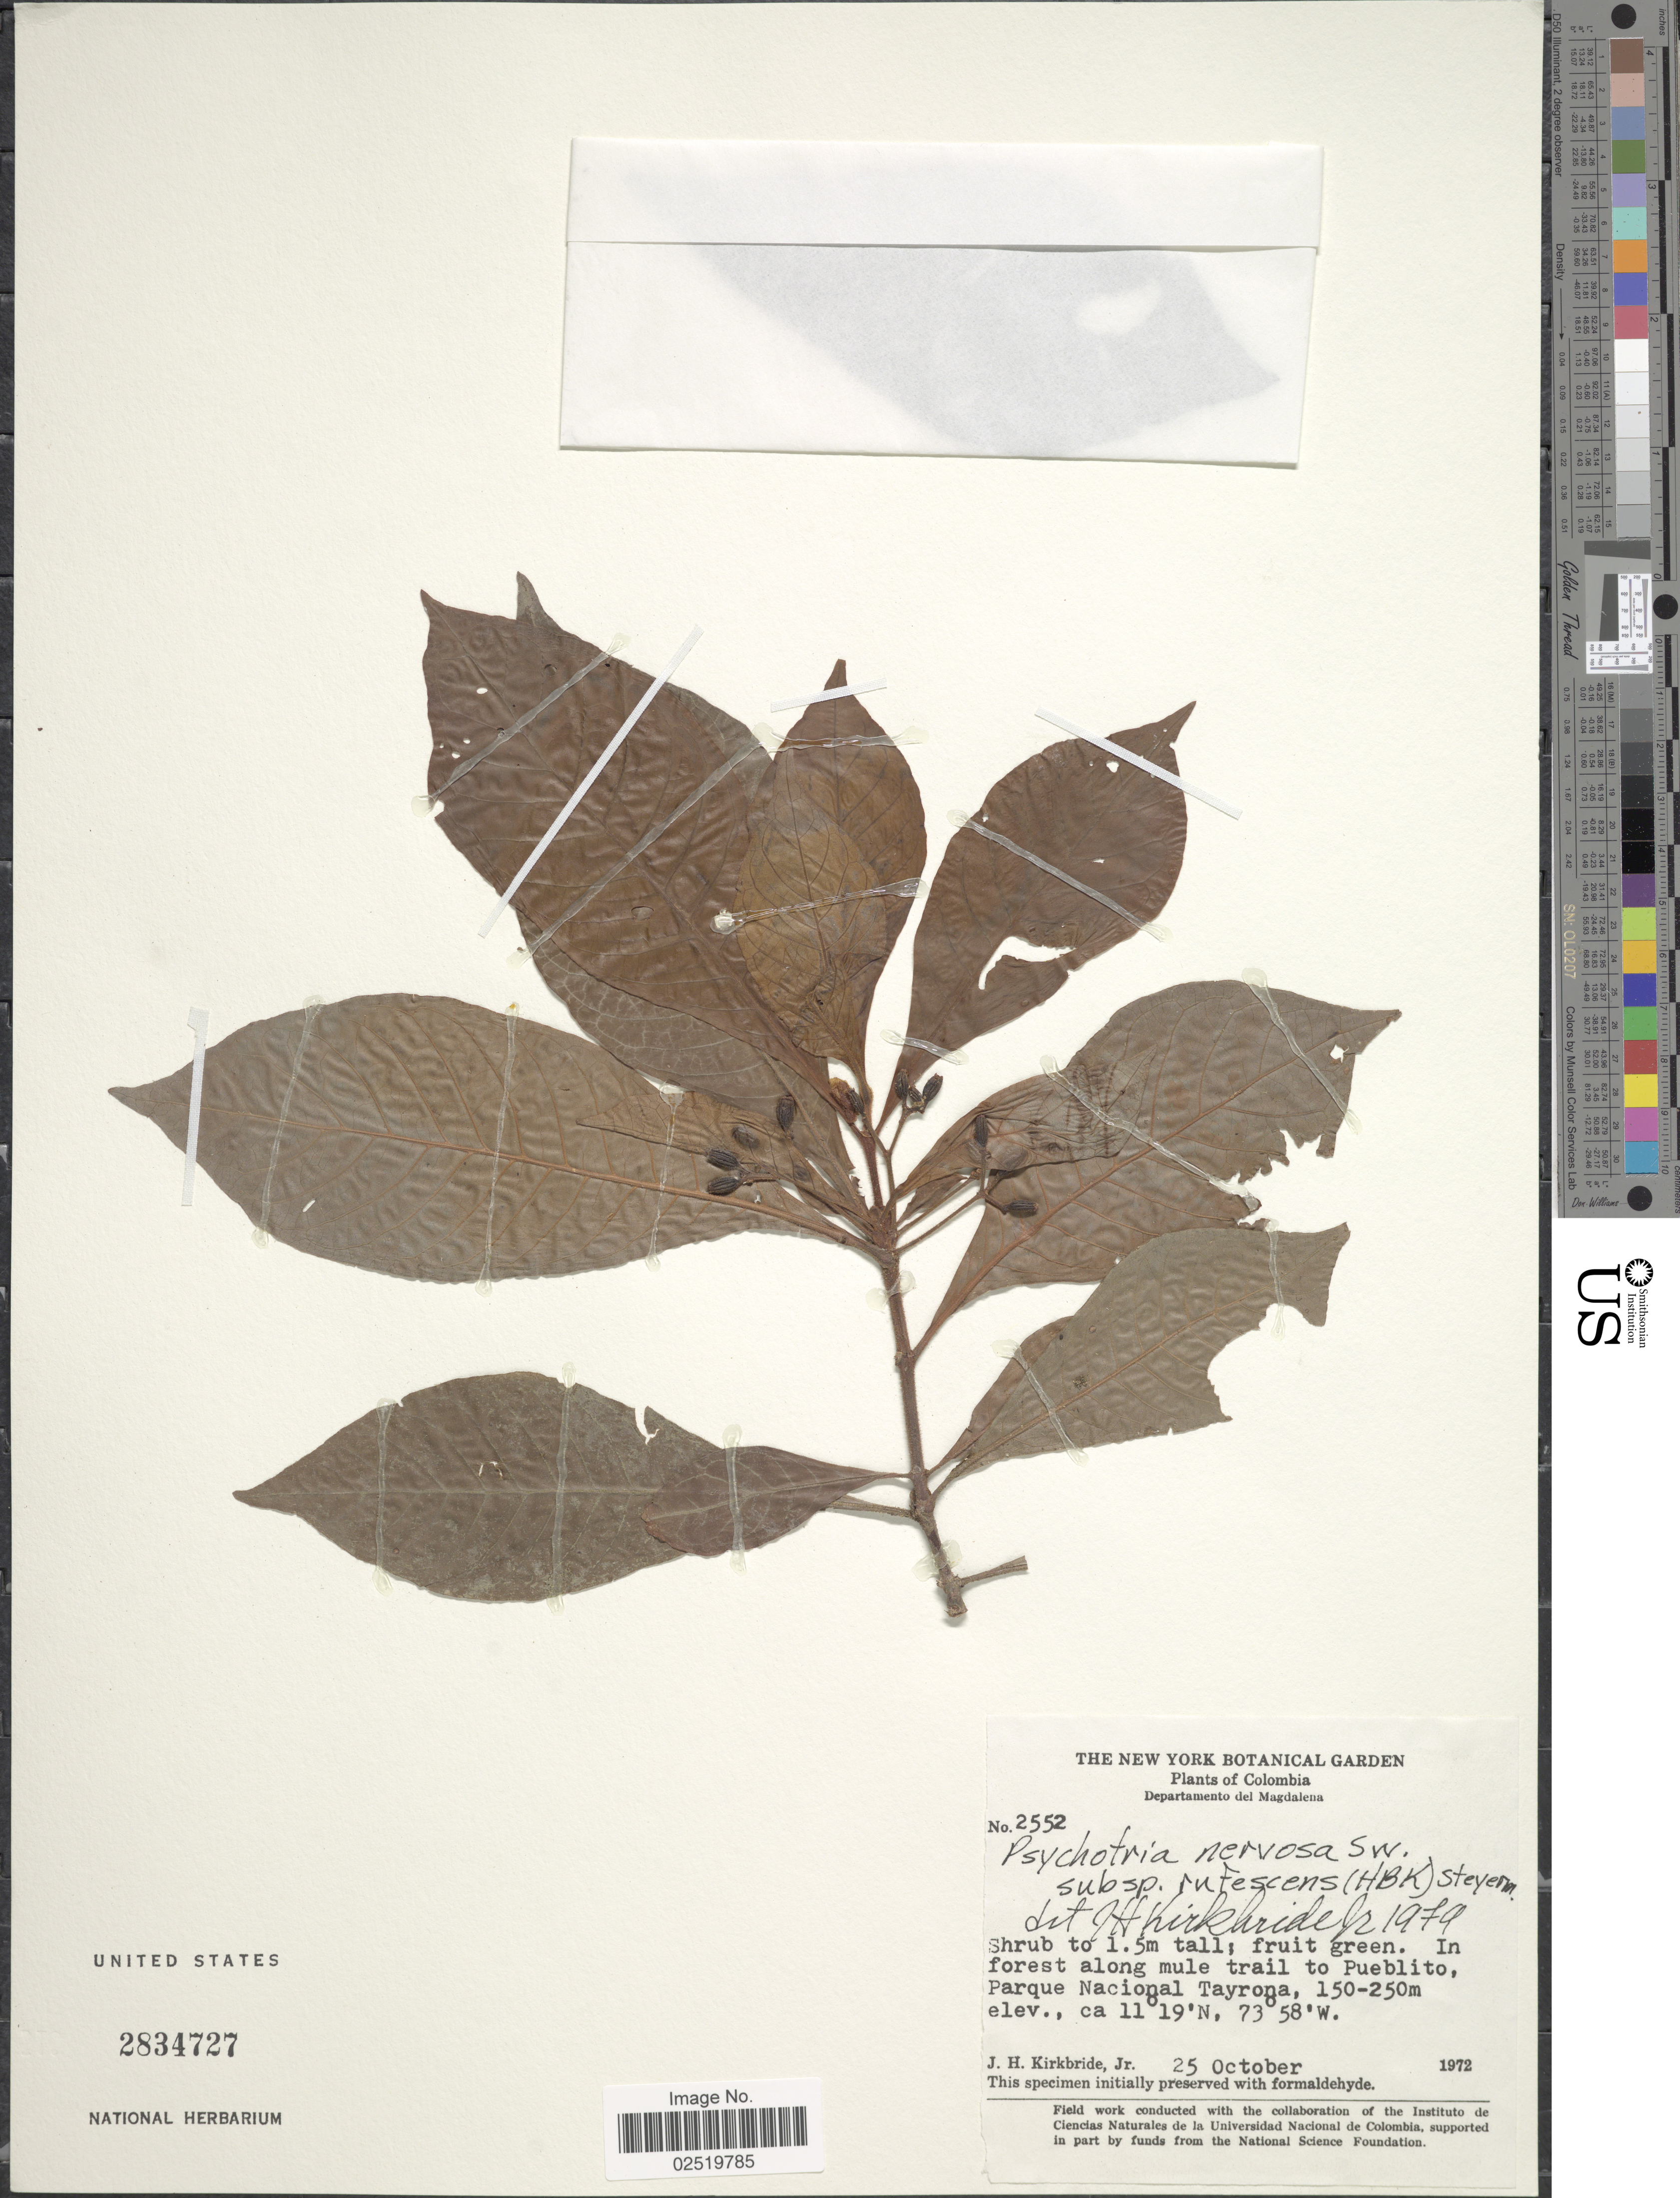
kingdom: Plantae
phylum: Tracheophyta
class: Magnoliopsida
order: Gentianales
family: Rubiaceae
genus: Psychotria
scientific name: Psychotria nervosa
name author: Sw.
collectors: J. H. Kirkbride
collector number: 2552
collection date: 1972-10-25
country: Colombia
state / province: Magdalena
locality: Along mule trail to Puebito Paruqe Nacional tayrona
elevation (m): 150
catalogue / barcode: US 2834727